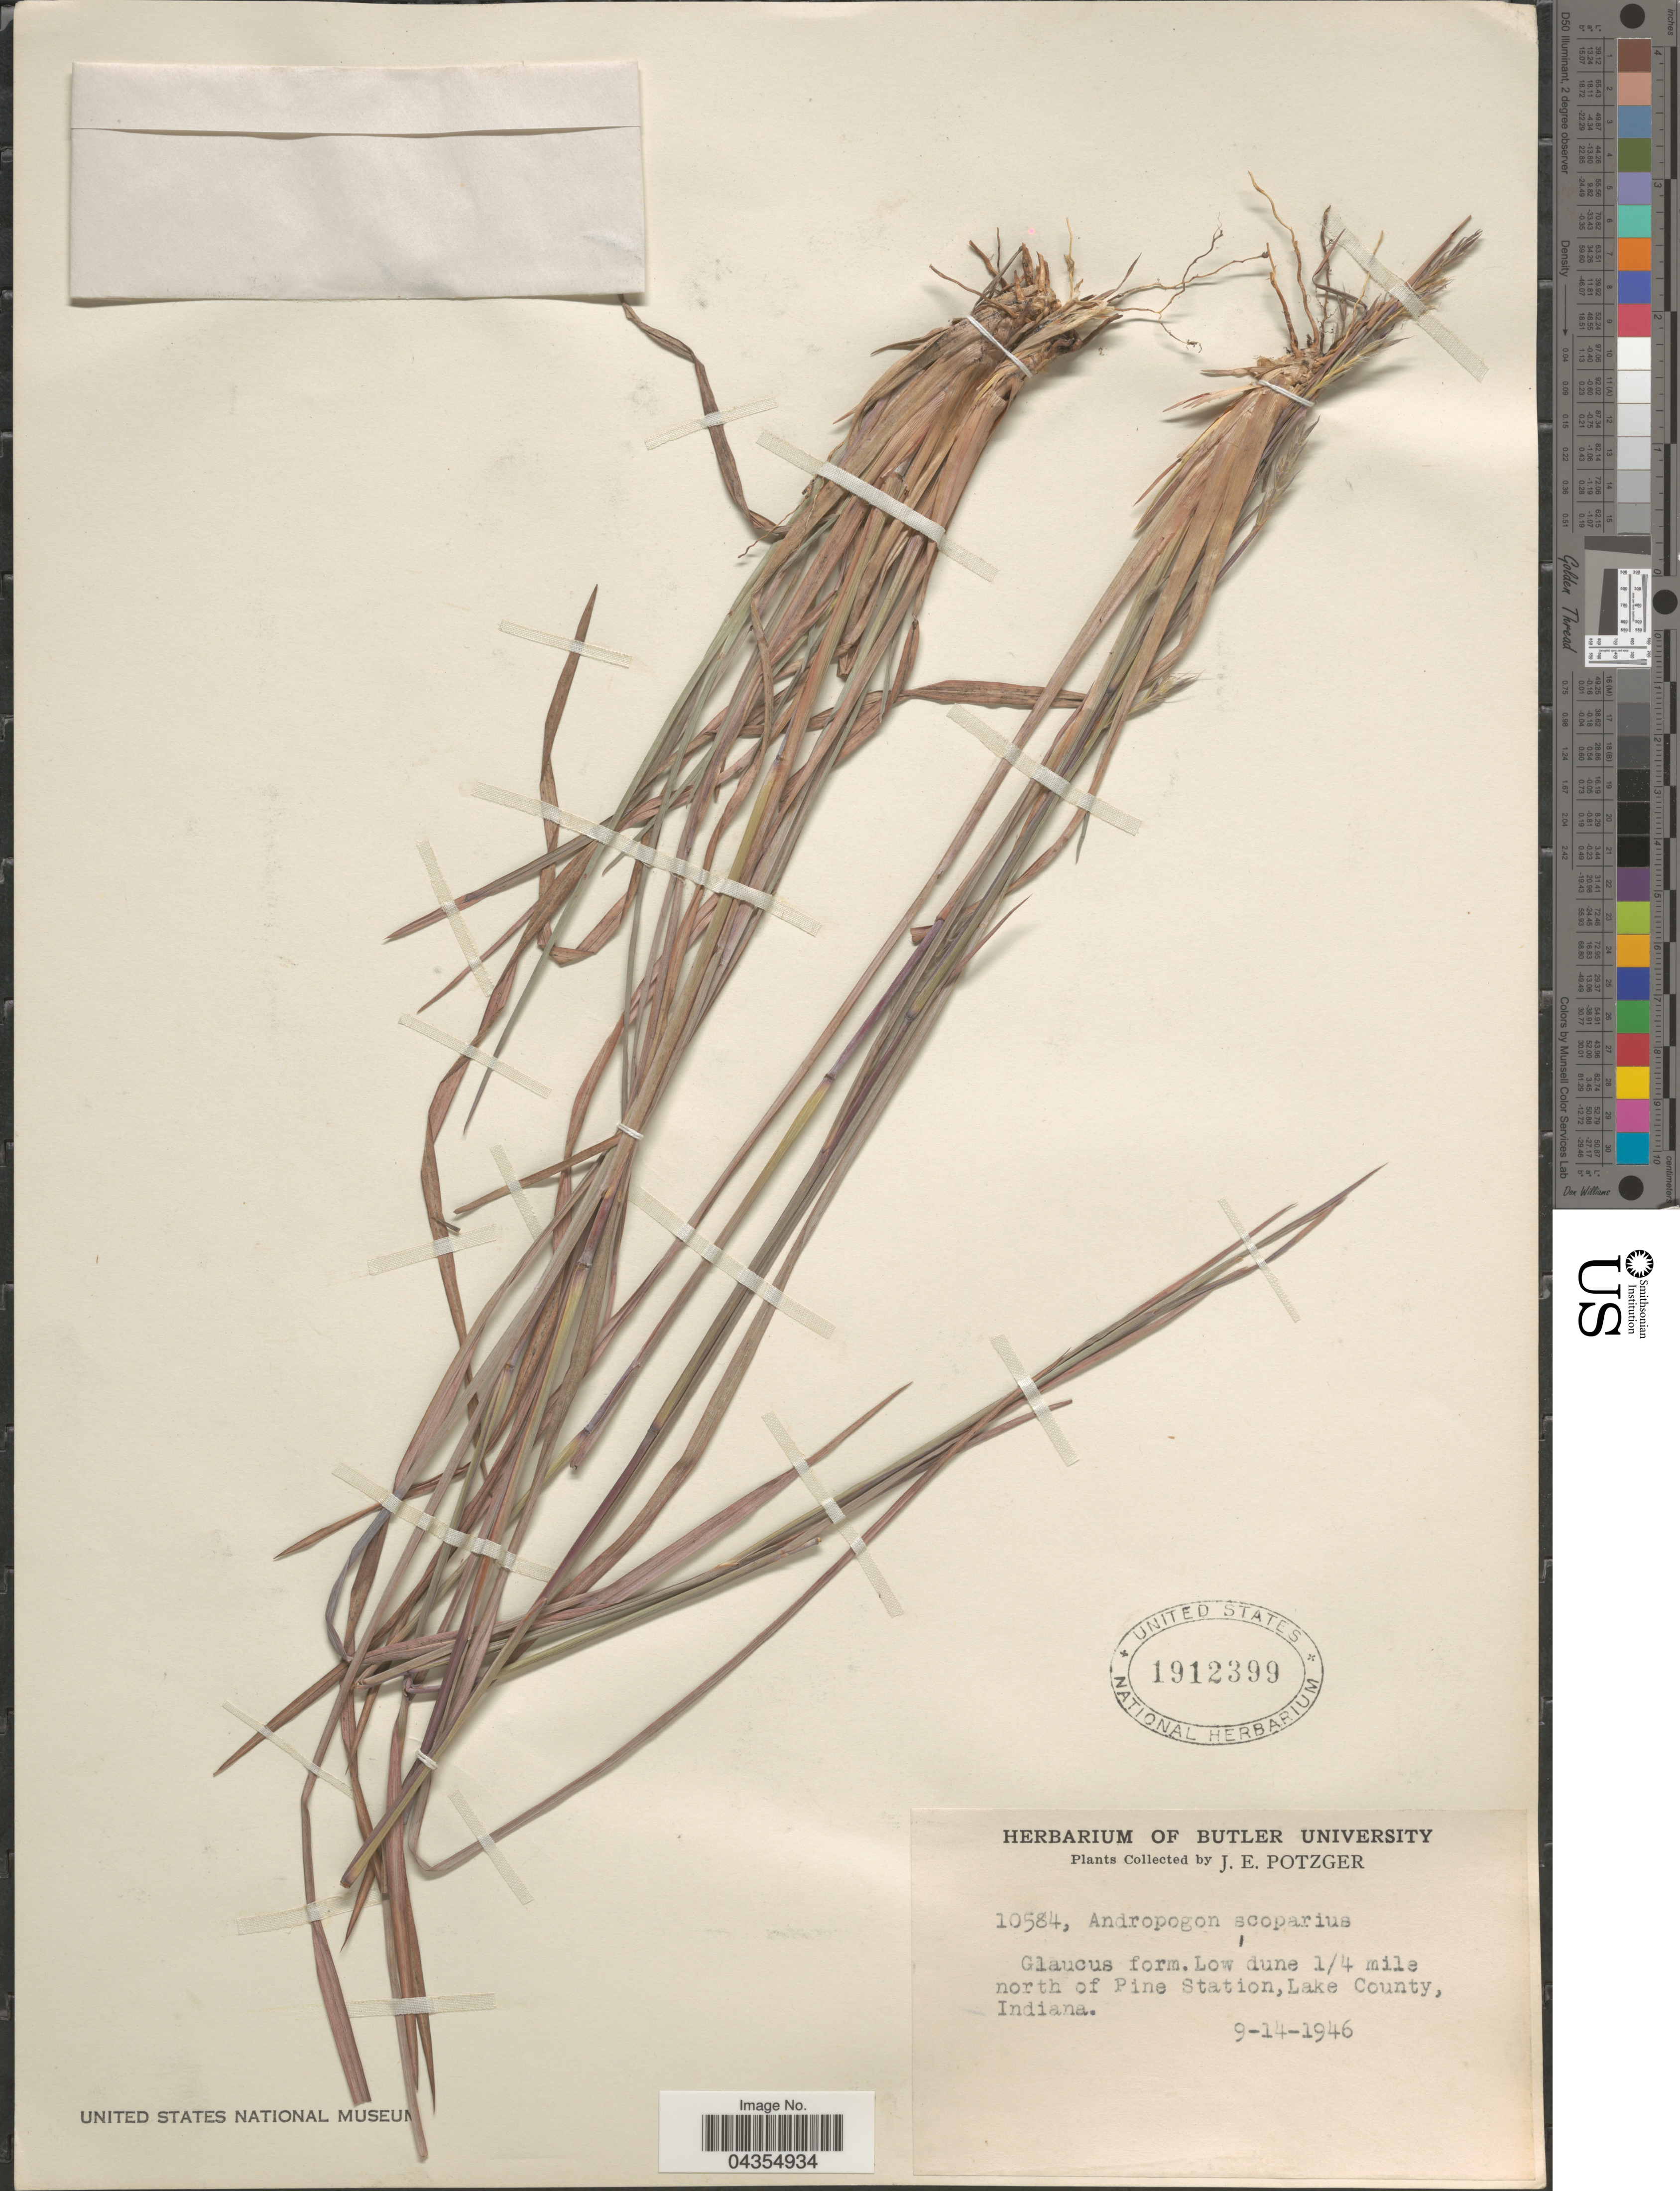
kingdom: Plantae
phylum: Tracheophyta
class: Liliopsida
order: Poales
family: Poaceae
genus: Schizachyrium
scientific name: Schizachyrium sanguineum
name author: (Retz.) Alston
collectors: J. Potzger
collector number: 10584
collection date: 1946-09-14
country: United States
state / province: Indiana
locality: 1/4 mile north of Pine Station, Lake County.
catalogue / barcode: US 1912399